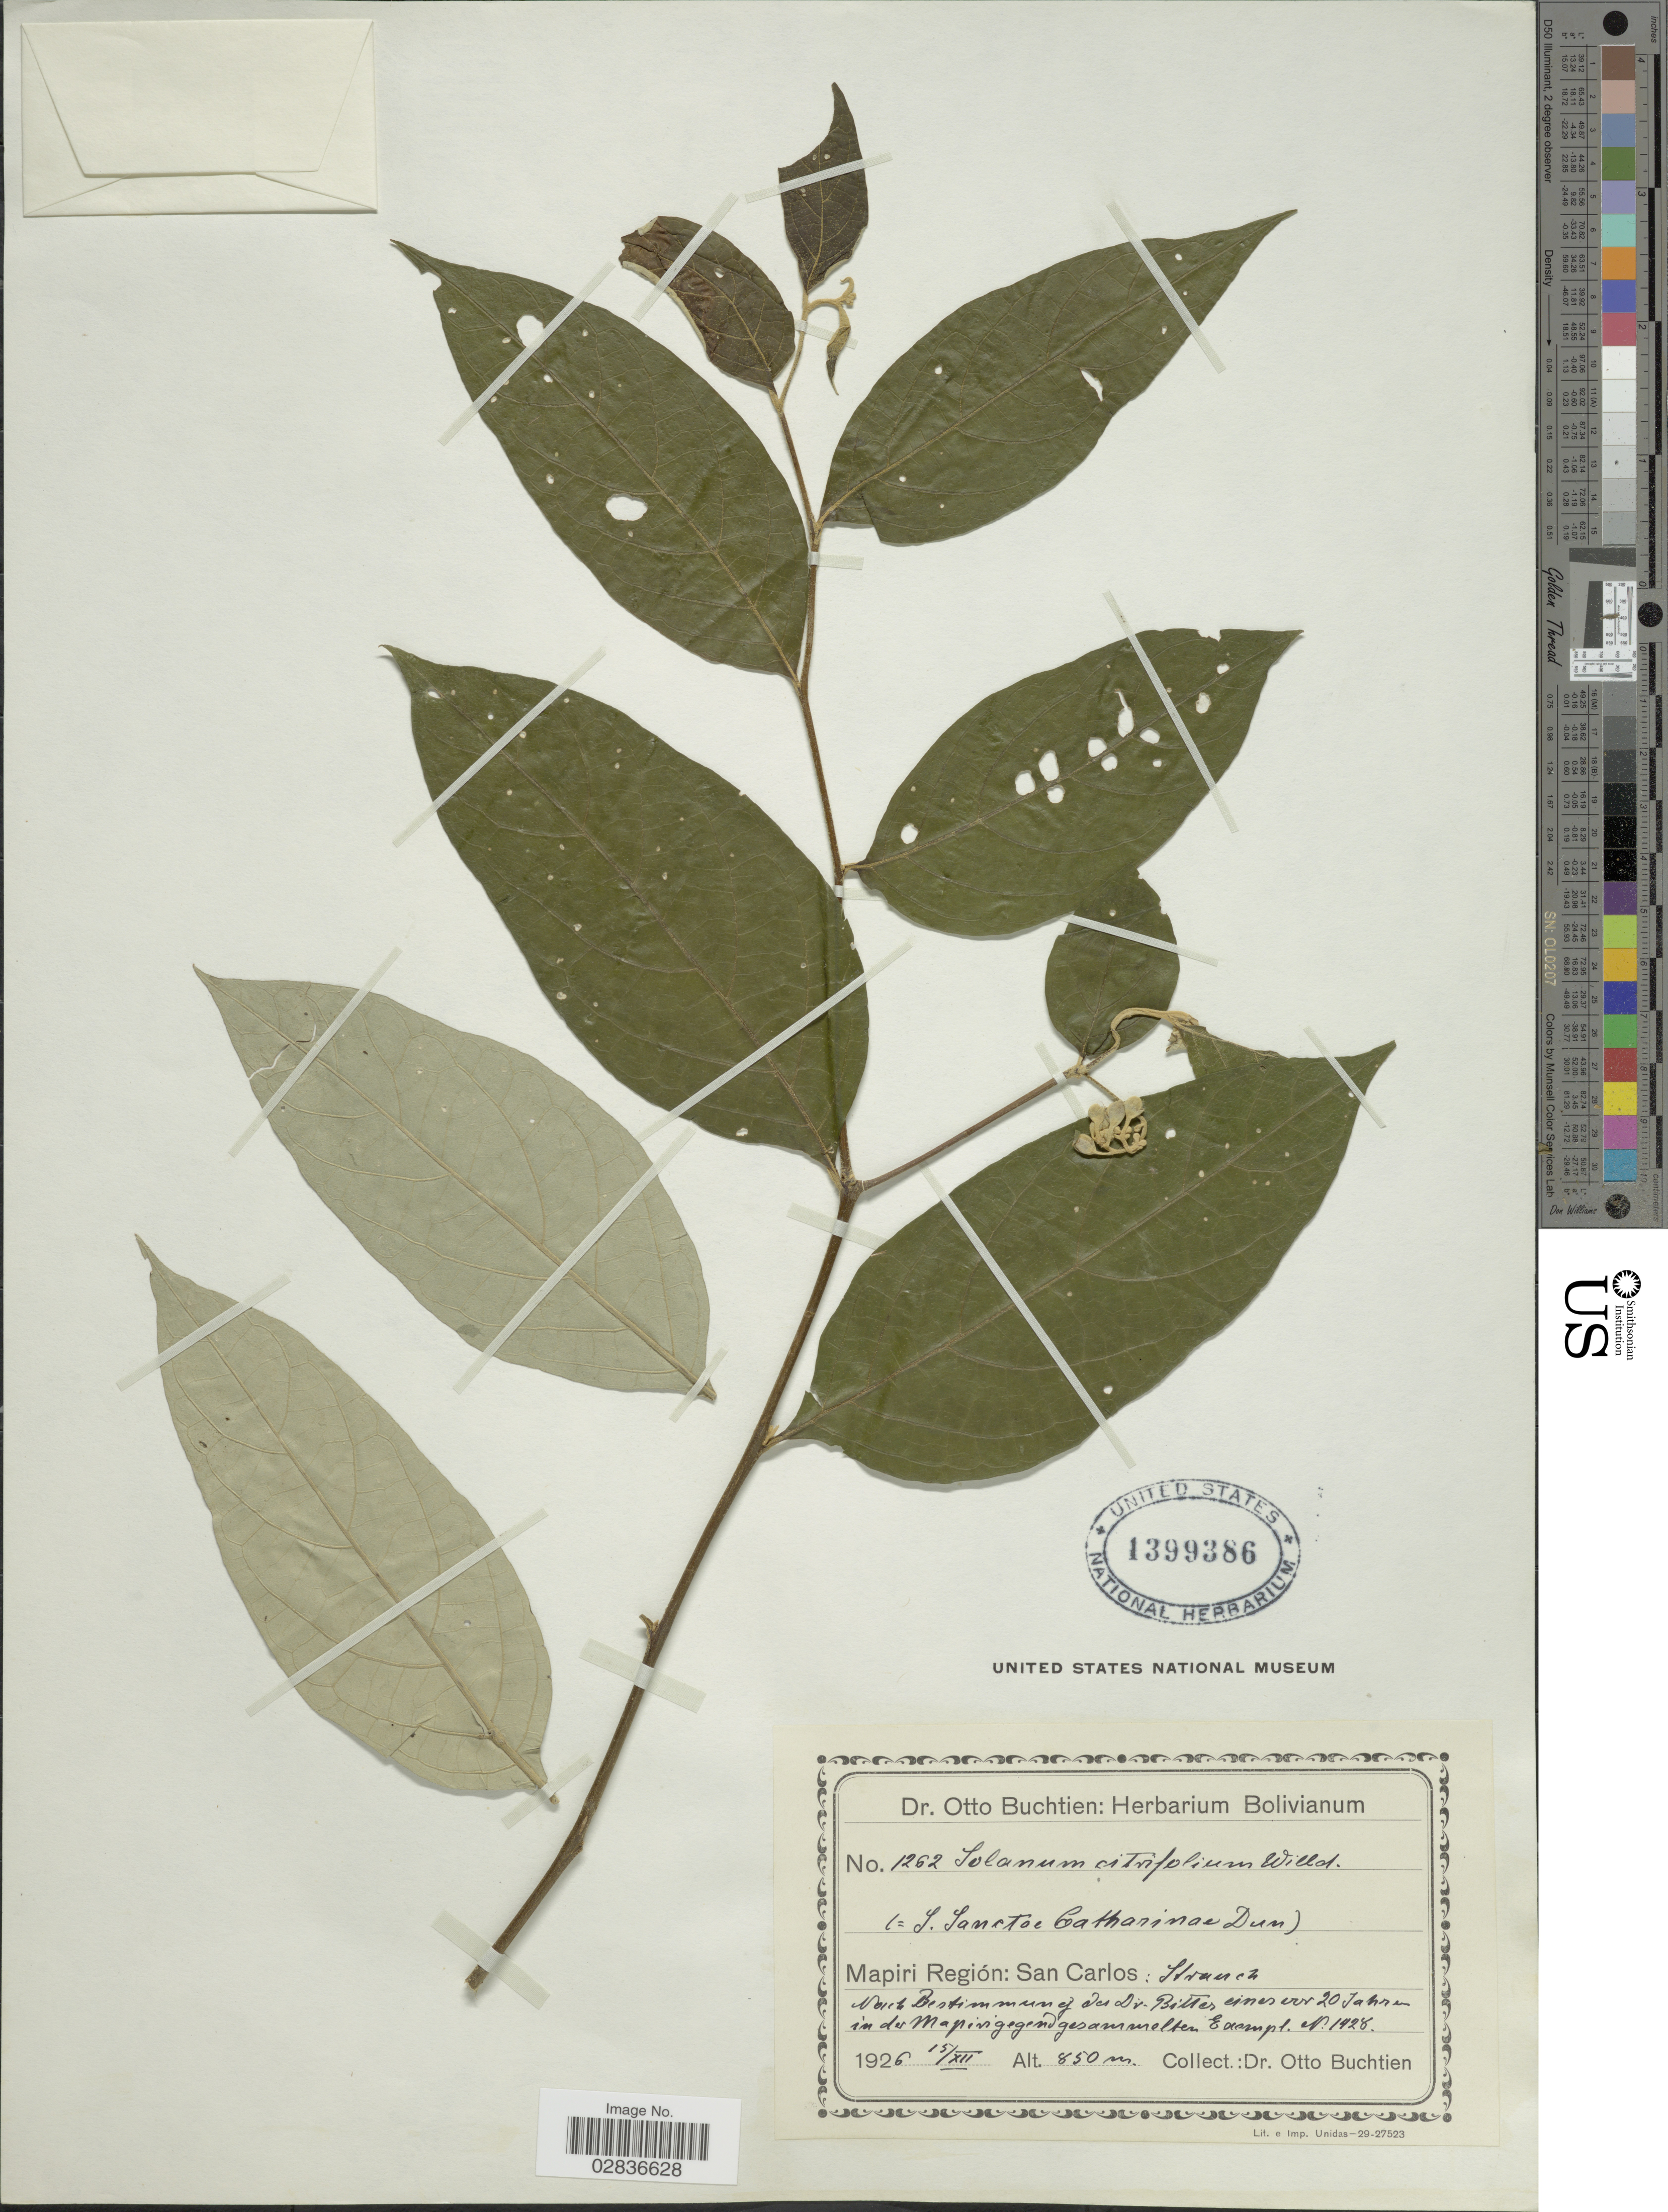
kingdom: Plantae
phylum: Tracheophyta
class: Magnoliopsida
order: Solanales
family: Solanaceae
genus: Solanum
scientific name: Solanum schlechtendalianum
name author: Walp.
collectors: O. Buchtien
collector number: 1262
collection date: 1926-12-15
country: Bolivia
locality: Mapiri Región: San Carlos: Strauch.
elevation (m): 850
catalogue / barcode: US 1399386